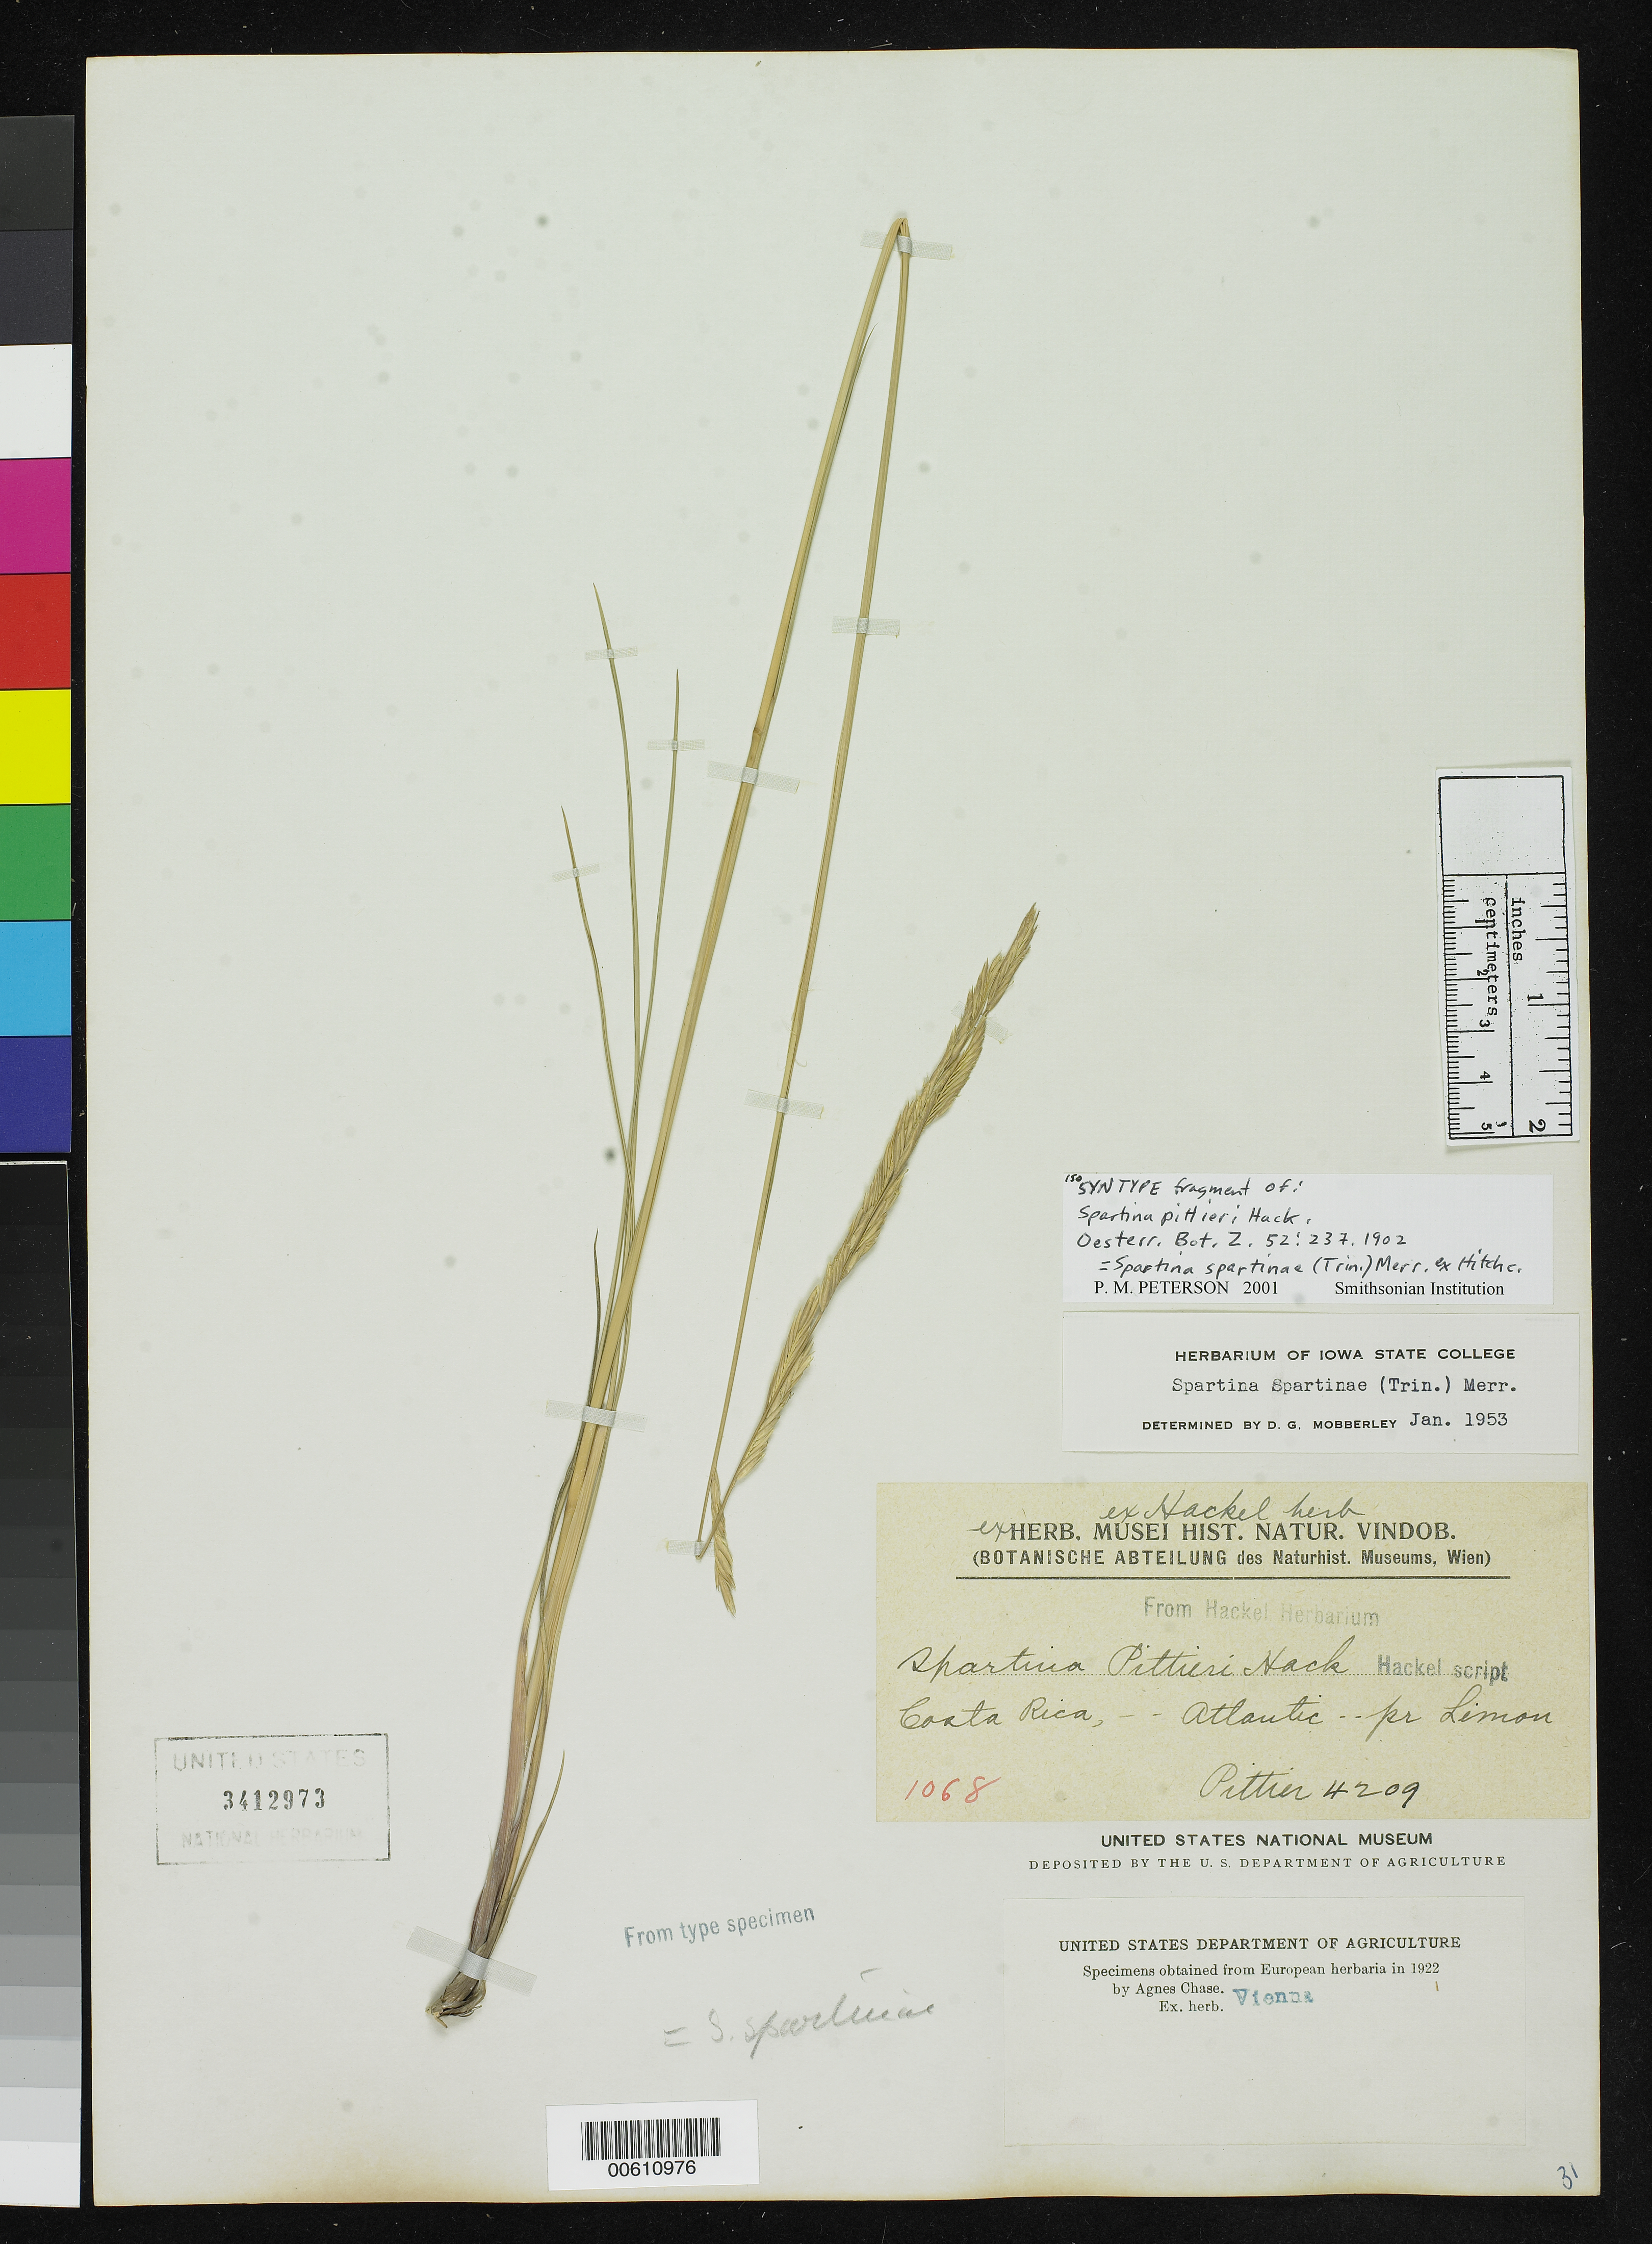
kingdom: Plantae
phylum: Tracheophyta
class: Liliopsida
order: Poales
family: Poaceae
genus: Spartina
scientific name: Spartina pittieri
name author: Hack.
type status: Type Fragment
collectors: H. F. Pittier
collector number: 4209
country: Costa Rica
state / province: Limón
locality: Atlantic.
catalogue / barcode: US 3412973